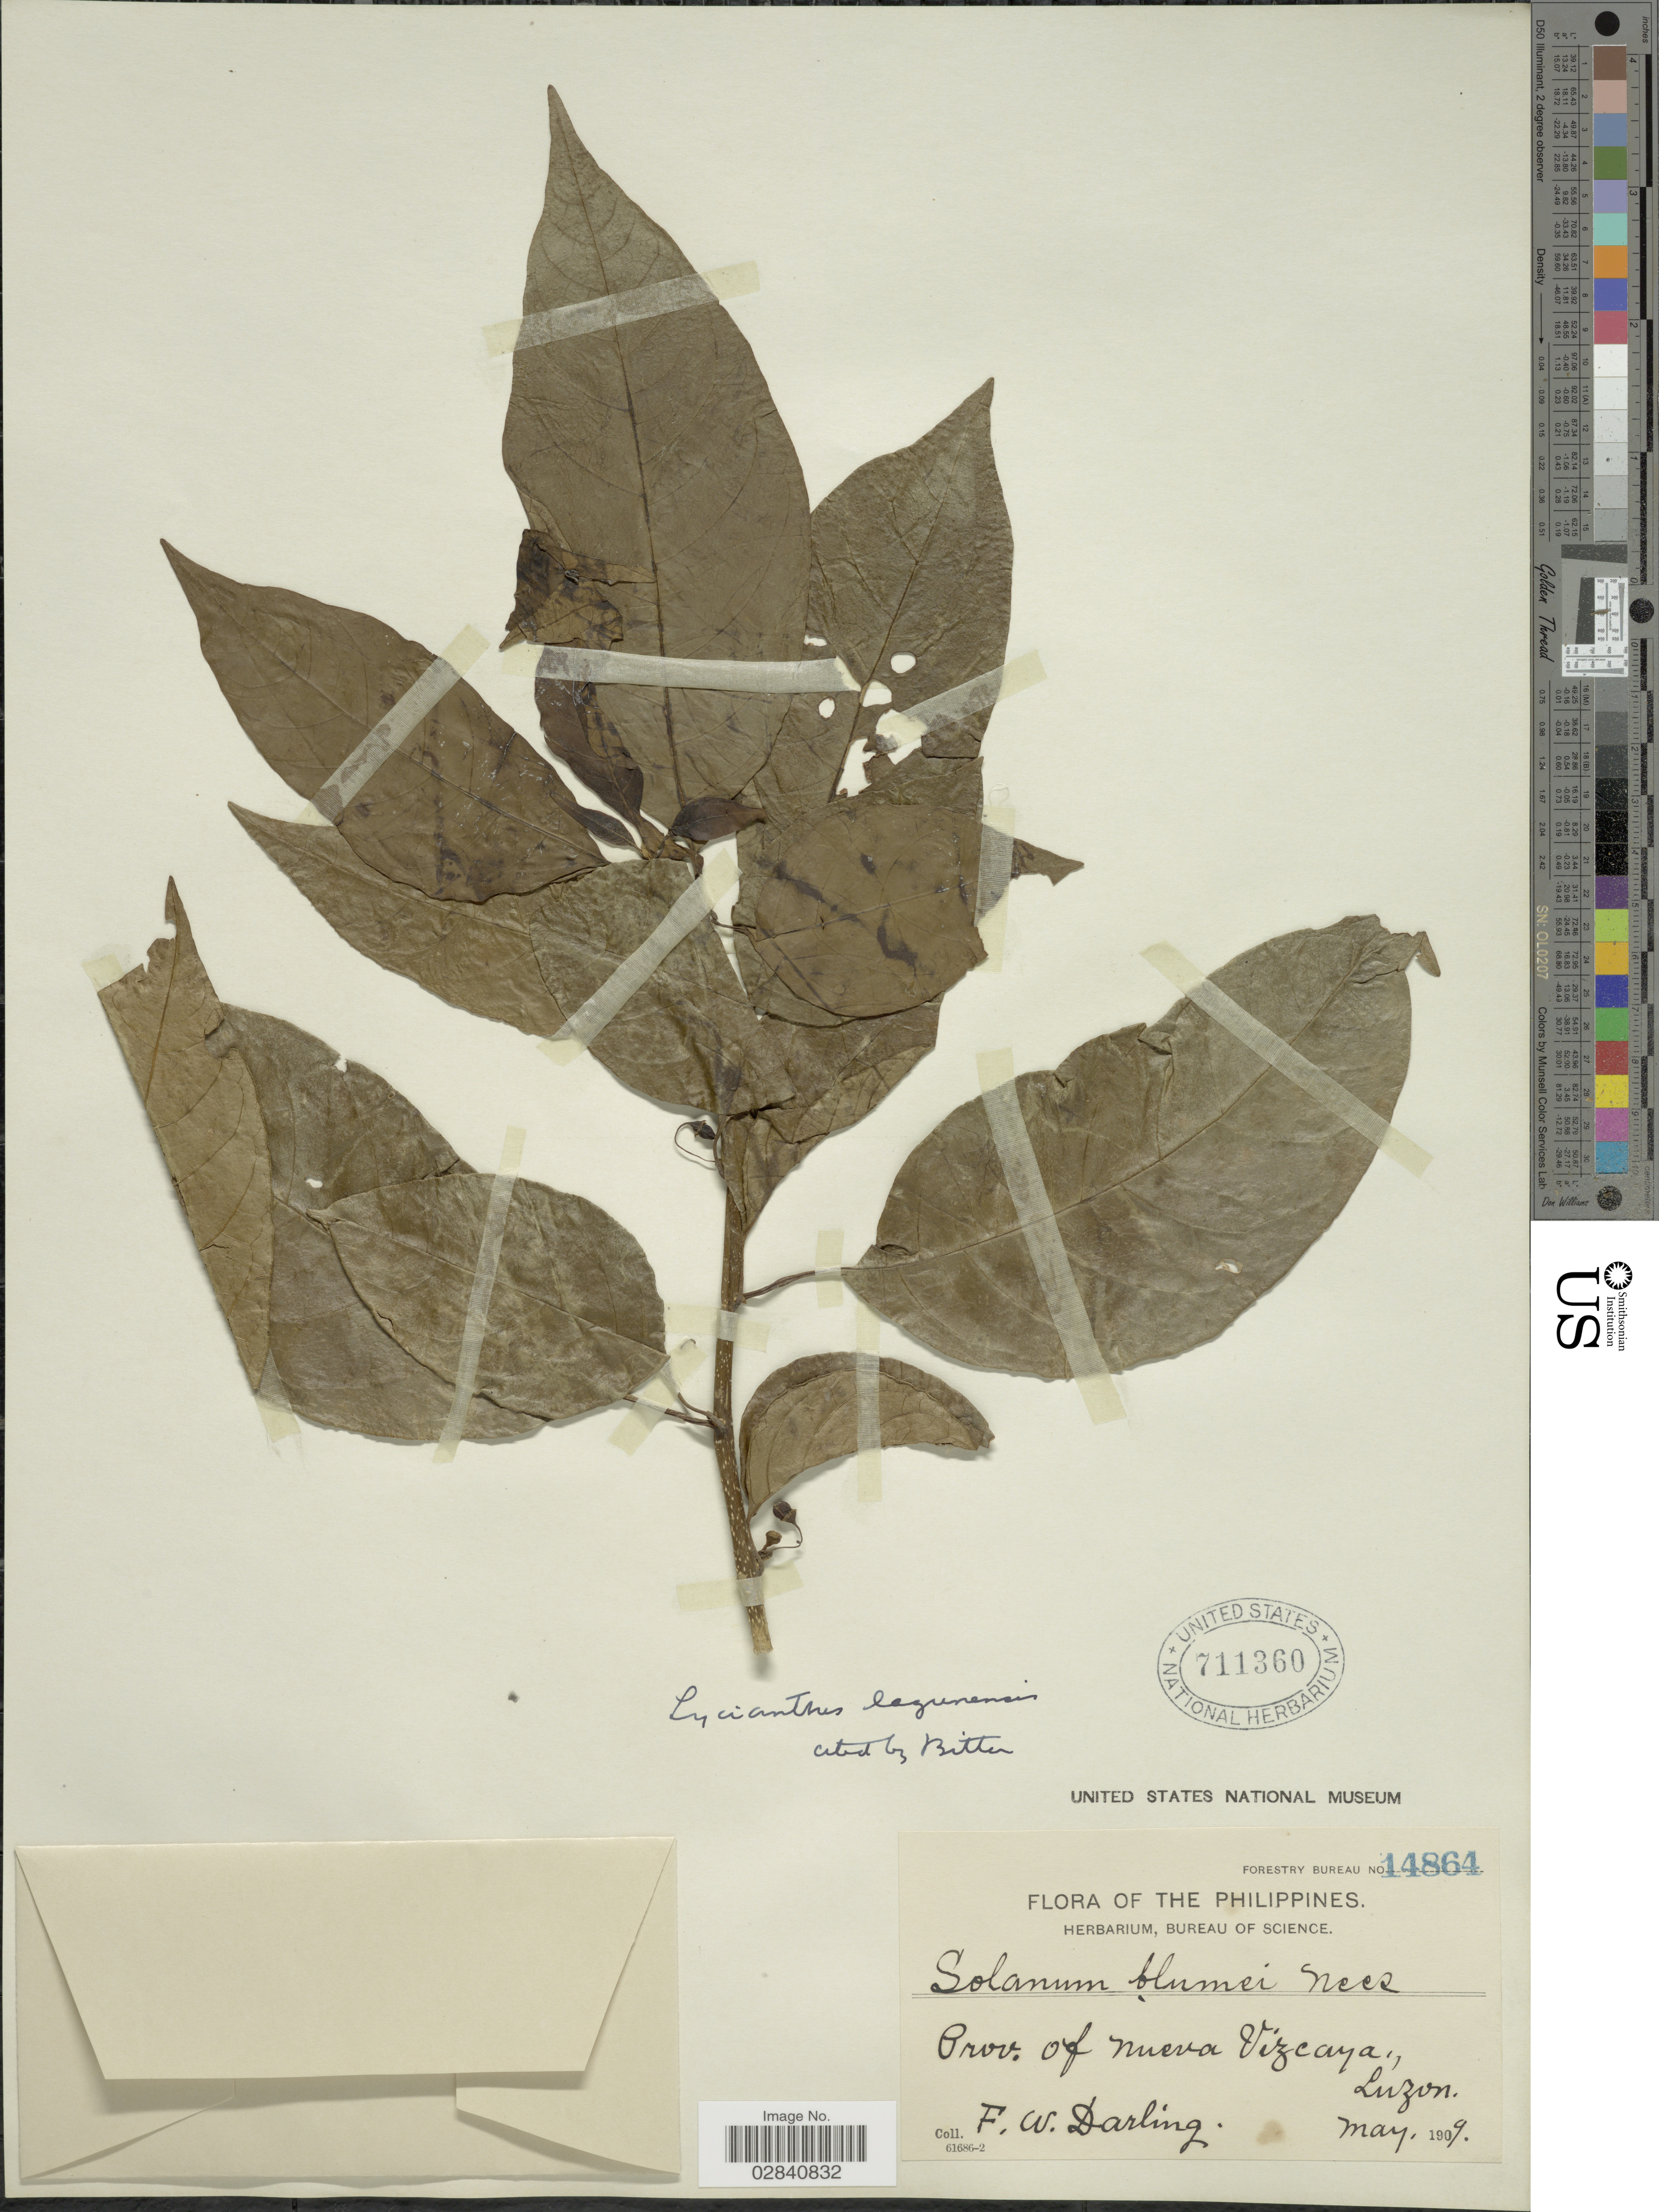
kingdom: Plantae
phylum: Tracheophyta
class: Magnoliopsida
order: Solanales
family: Solanaceae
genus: Lycianthes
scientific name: Lycianthes lagunensis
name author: (Elmer) Bitter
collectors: F. Darling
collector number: Forestry Bureau 14864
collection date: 1909-05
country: Philippines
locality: Prov. of Nueva Vizcaya, Luzon.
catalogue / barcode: US 711360